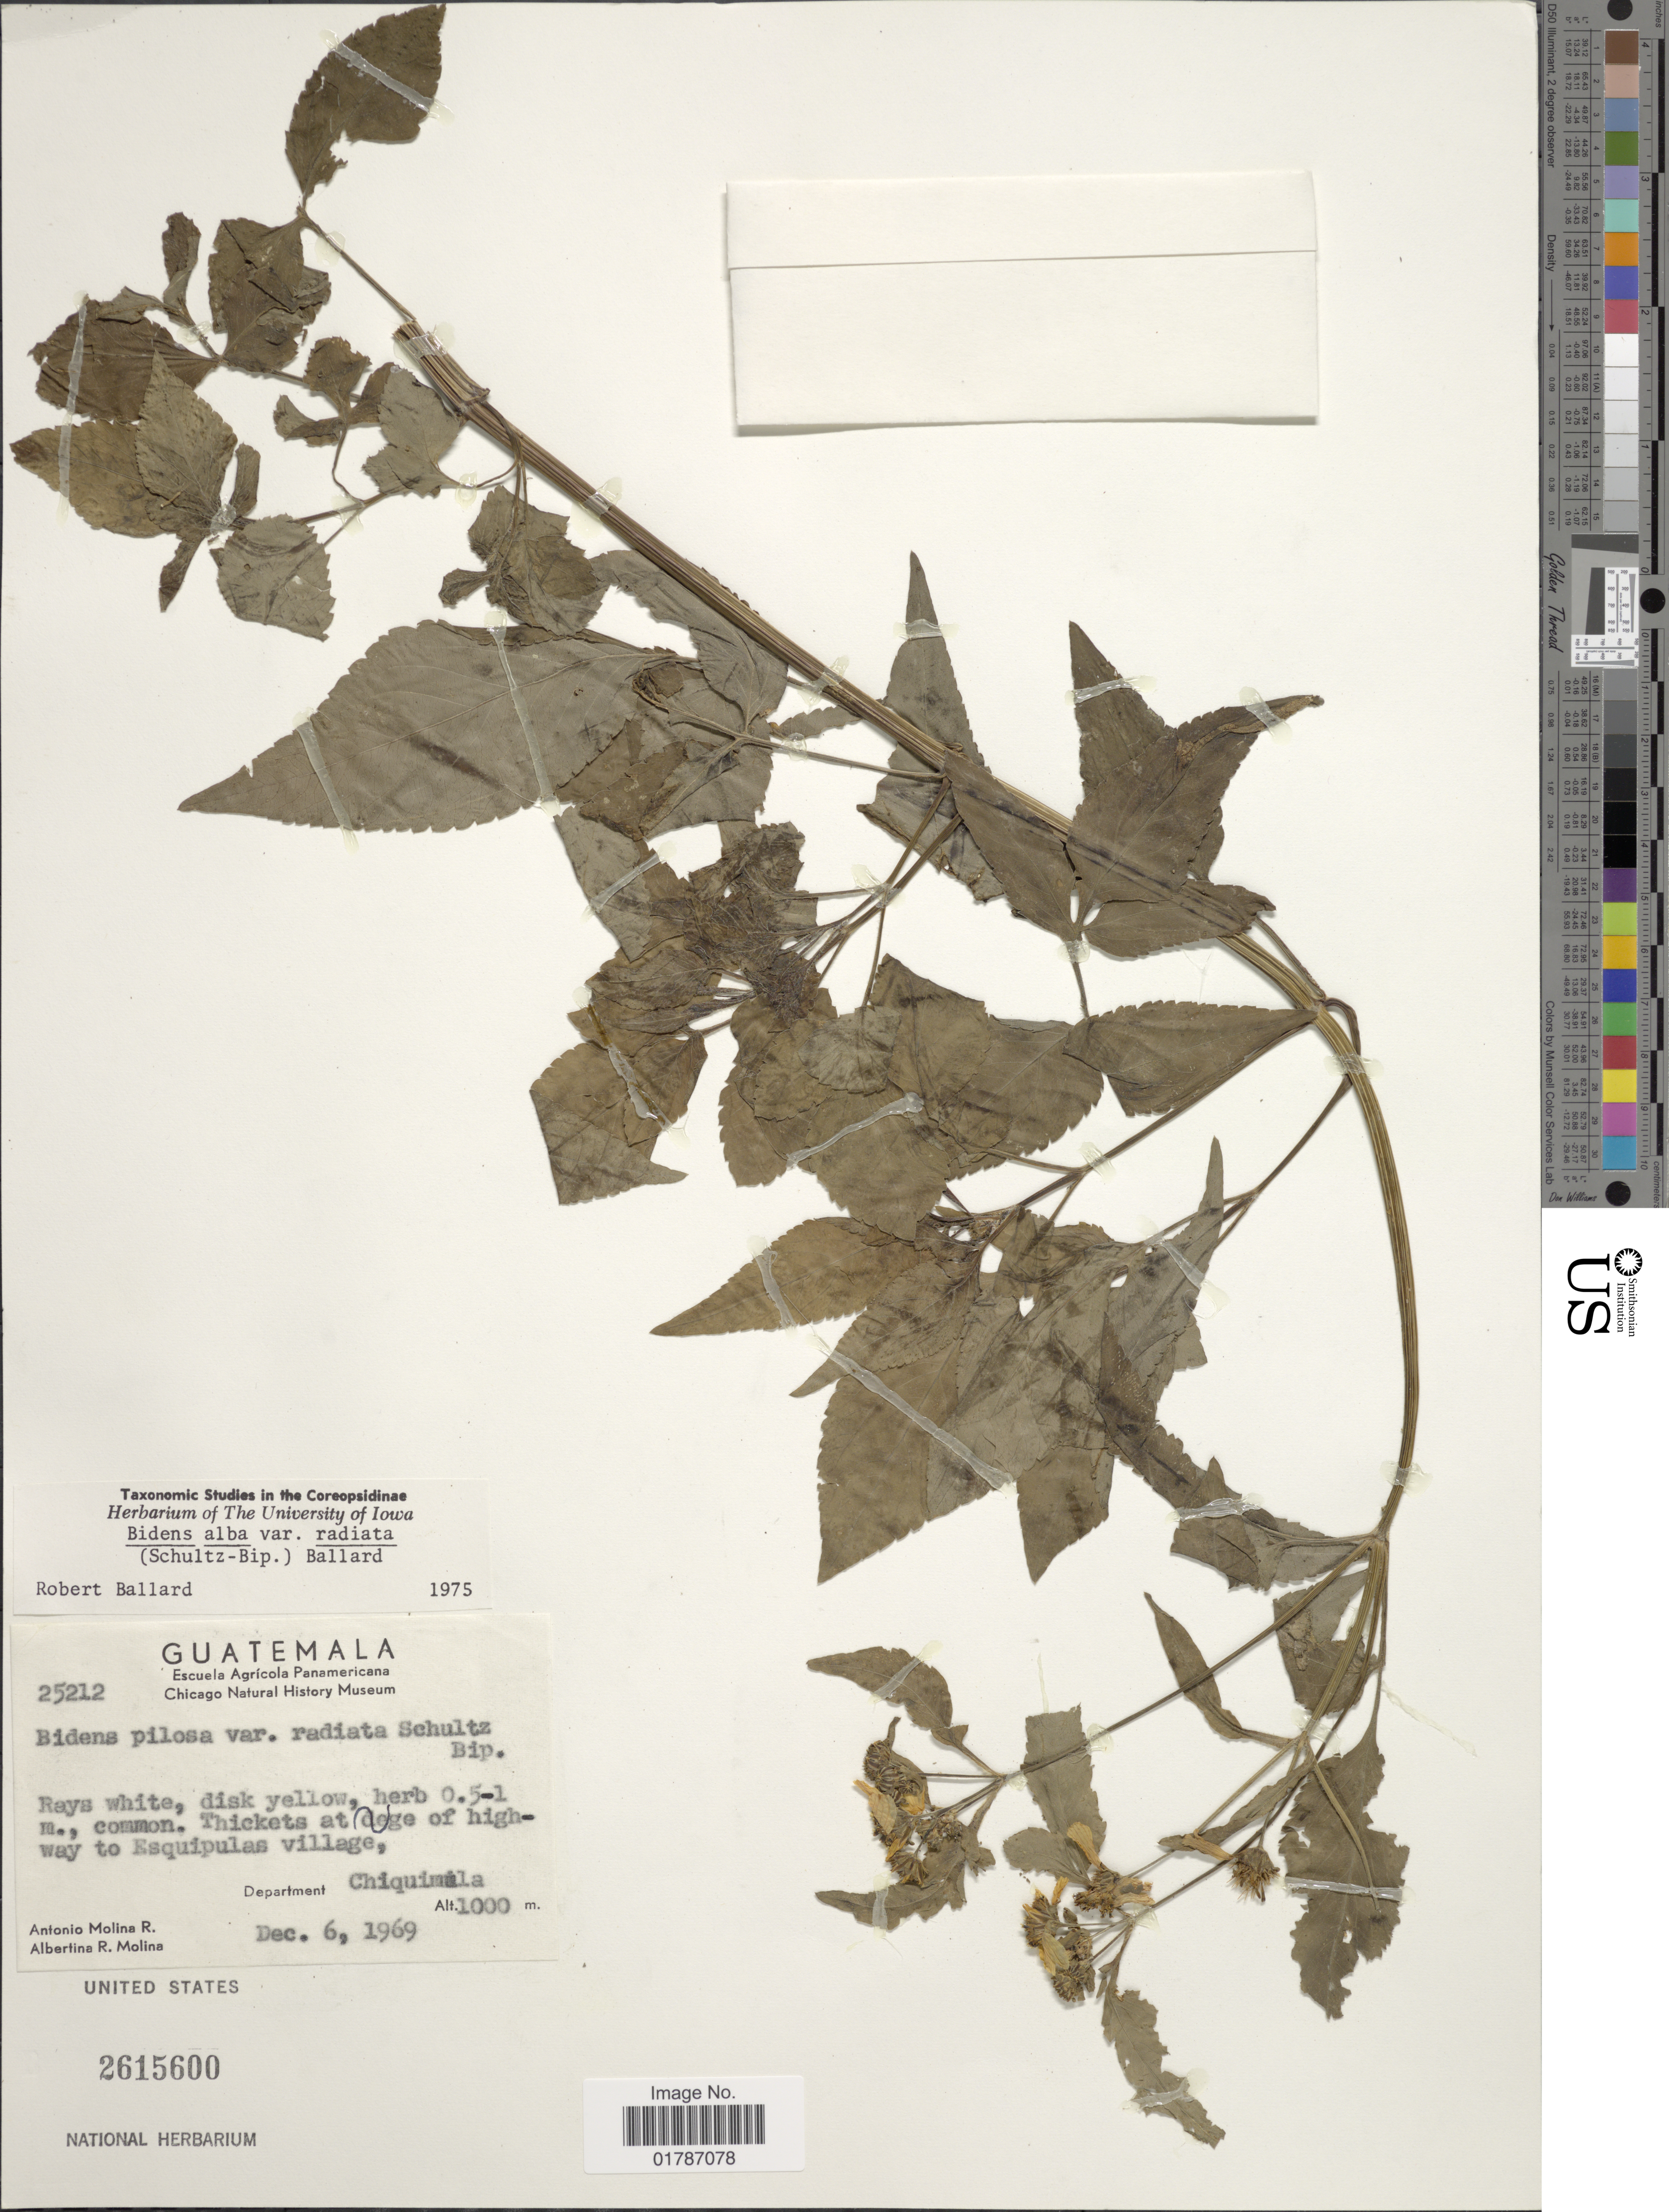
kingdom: Plantae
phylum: Tracheophyta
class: Magnoliopsida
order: Asterales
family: Asteraceae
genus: Bidens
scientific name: Bidens alba var. radiata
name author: (Sch. Bip.) R.E. Ballard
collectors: A. Molina R. & A. R. Molina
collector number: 252512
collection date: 1969-12-06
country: Guatemala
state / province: Chiquimula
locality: Thickets at edge of highway to Esquipulas village, Department Chiquimula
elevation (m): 1000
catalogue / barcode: US 2615600